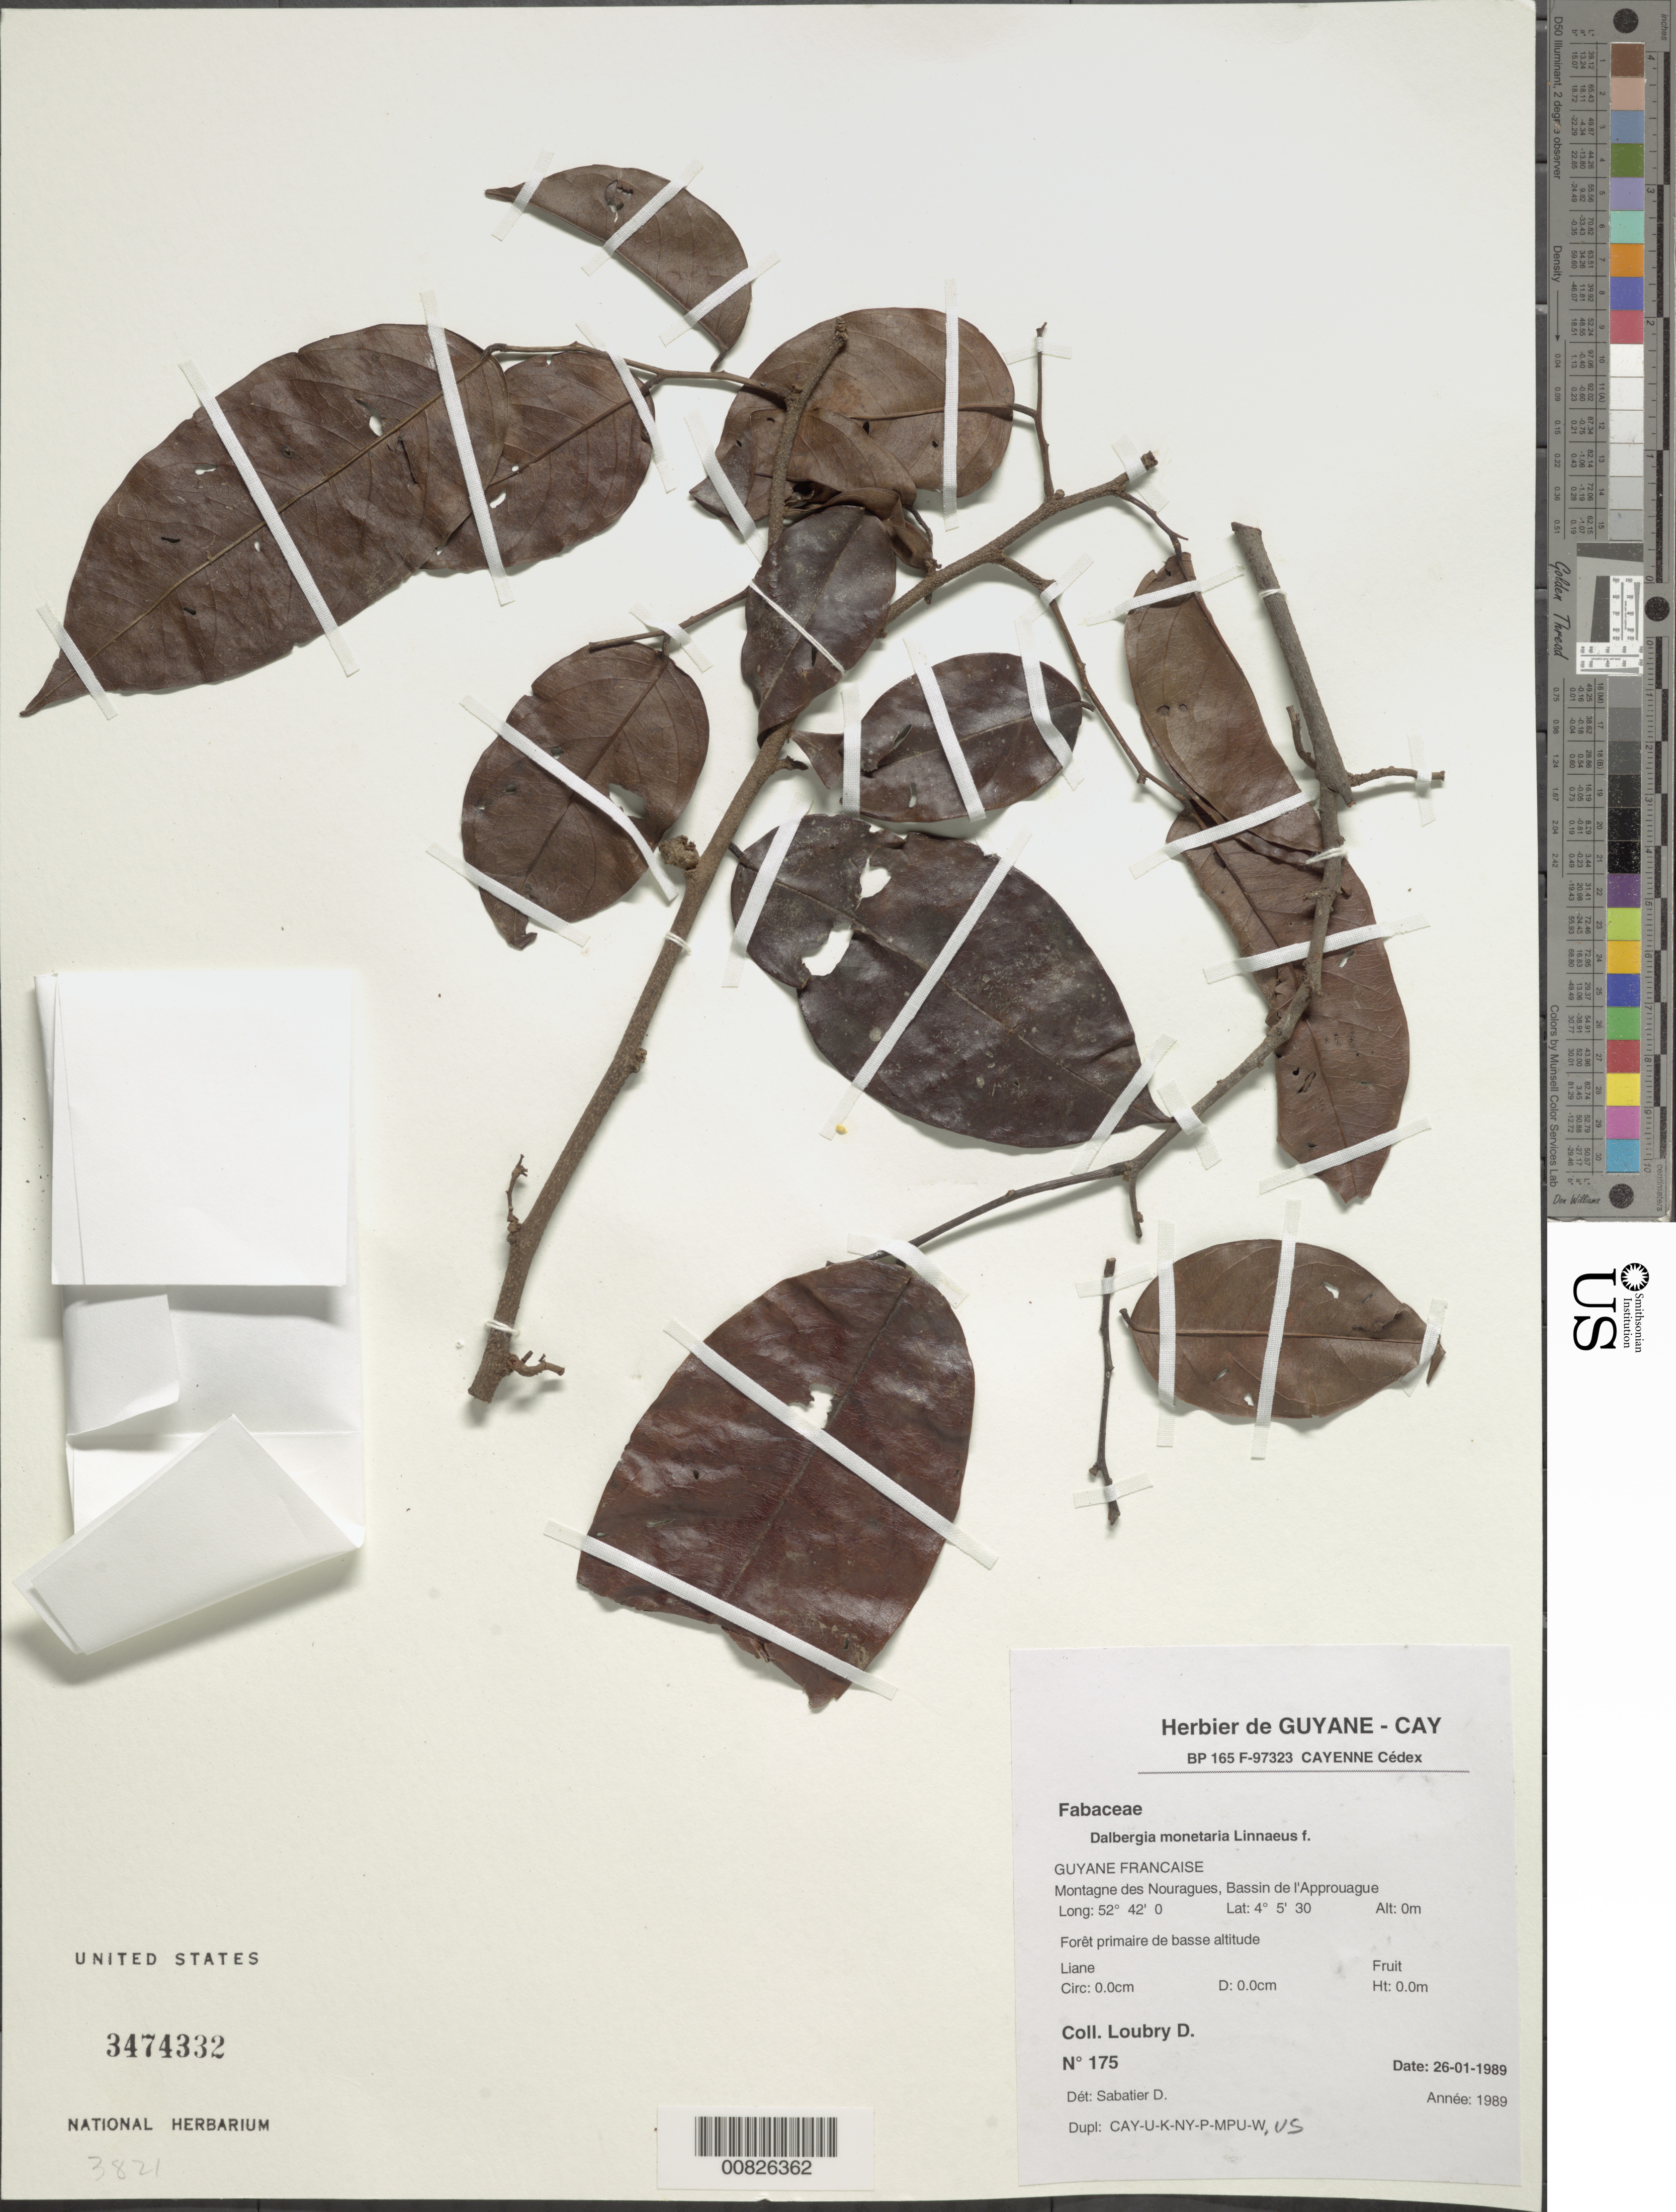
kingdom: Plantae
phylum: Tracheophyta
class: Magnoliopsida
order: Fabales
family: Fabaceae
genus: Dalbergia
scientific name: Dalbergia monetaria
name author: L. f.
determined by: Sabatier, D.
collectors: D. Loubry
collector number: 175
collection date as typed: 26-Jan-89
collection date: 1989-01-26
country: French Guiana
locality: Montagnes des Nouragues, Bassin de l'Approuague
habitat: Forêt primaire de basse altitude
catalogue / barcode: US 3474332